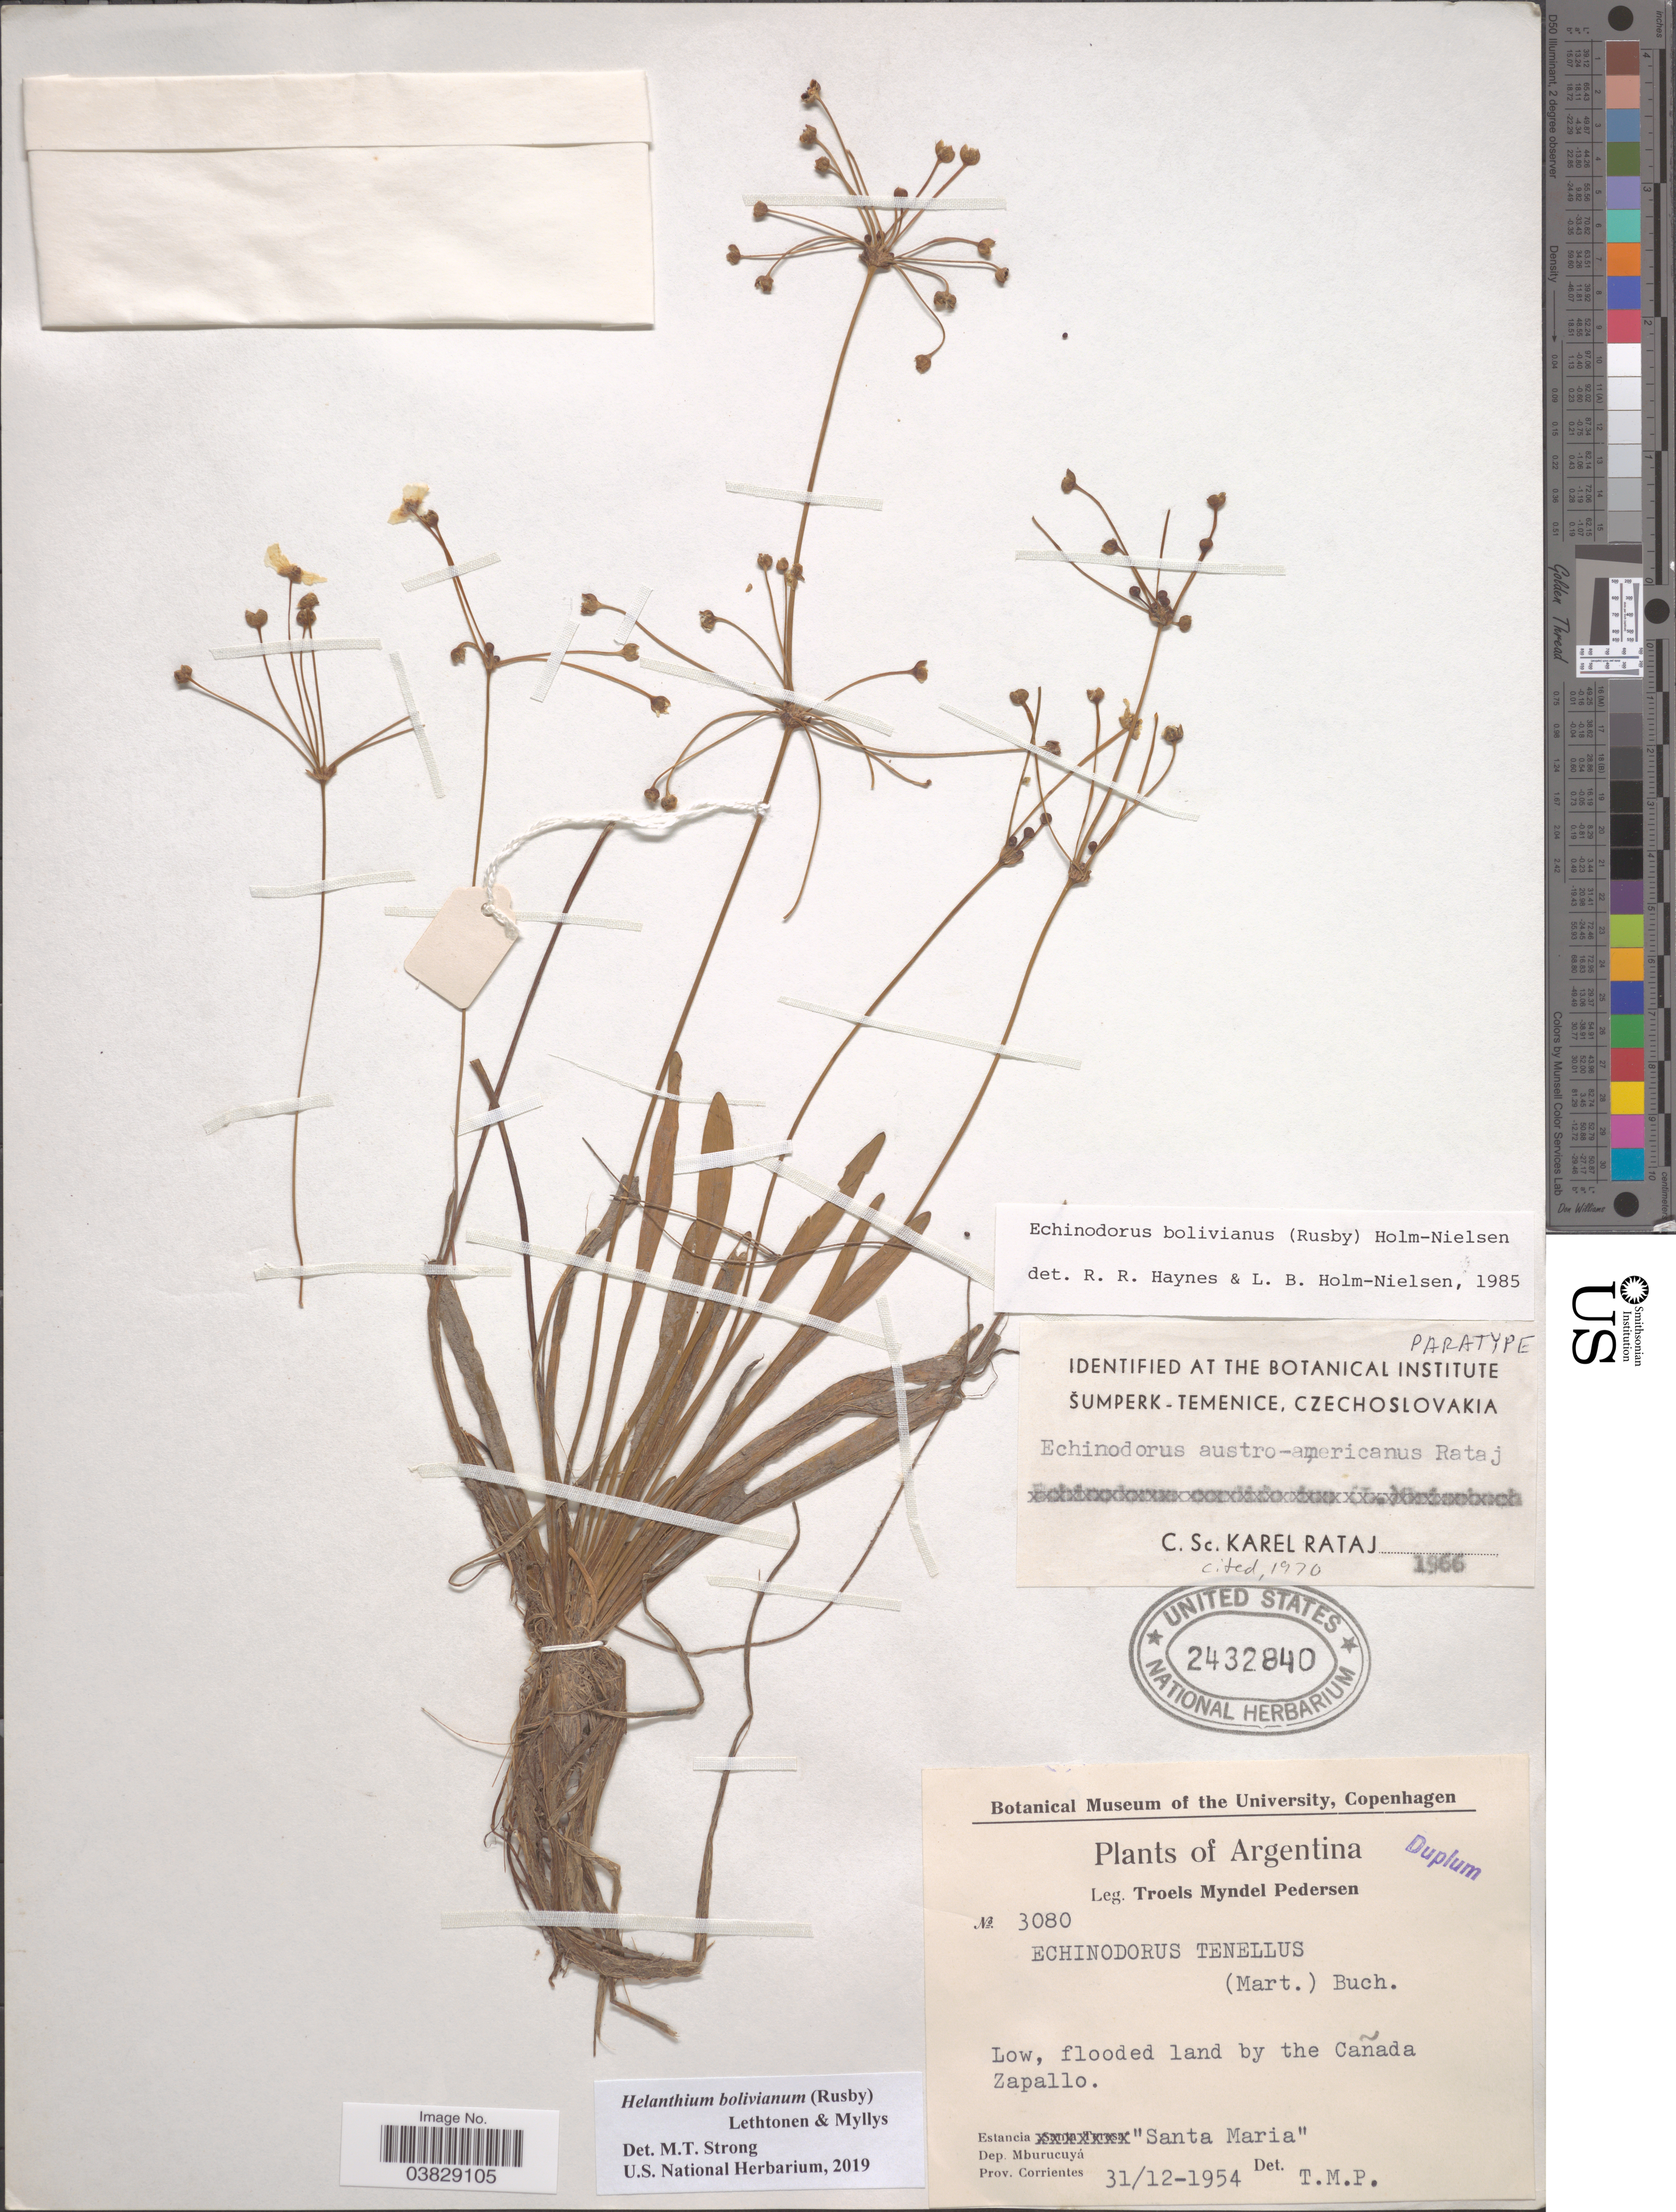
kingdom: Plantae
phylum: Tracheophyta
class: Liliopsida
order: Alismatales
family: Alismataceae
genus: Helanthium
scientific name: Helanthium bolivianum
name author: (Rusby) Lehtonen & Myllys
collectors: T. Pederson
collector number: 3080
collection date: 1954-12-31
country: Argentina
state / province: Corrientes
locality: Low, flooded land by the Cañada Zapallo. Estancia "Santa Maria". Dep. Mburucuyá.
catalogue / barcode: US 2432840